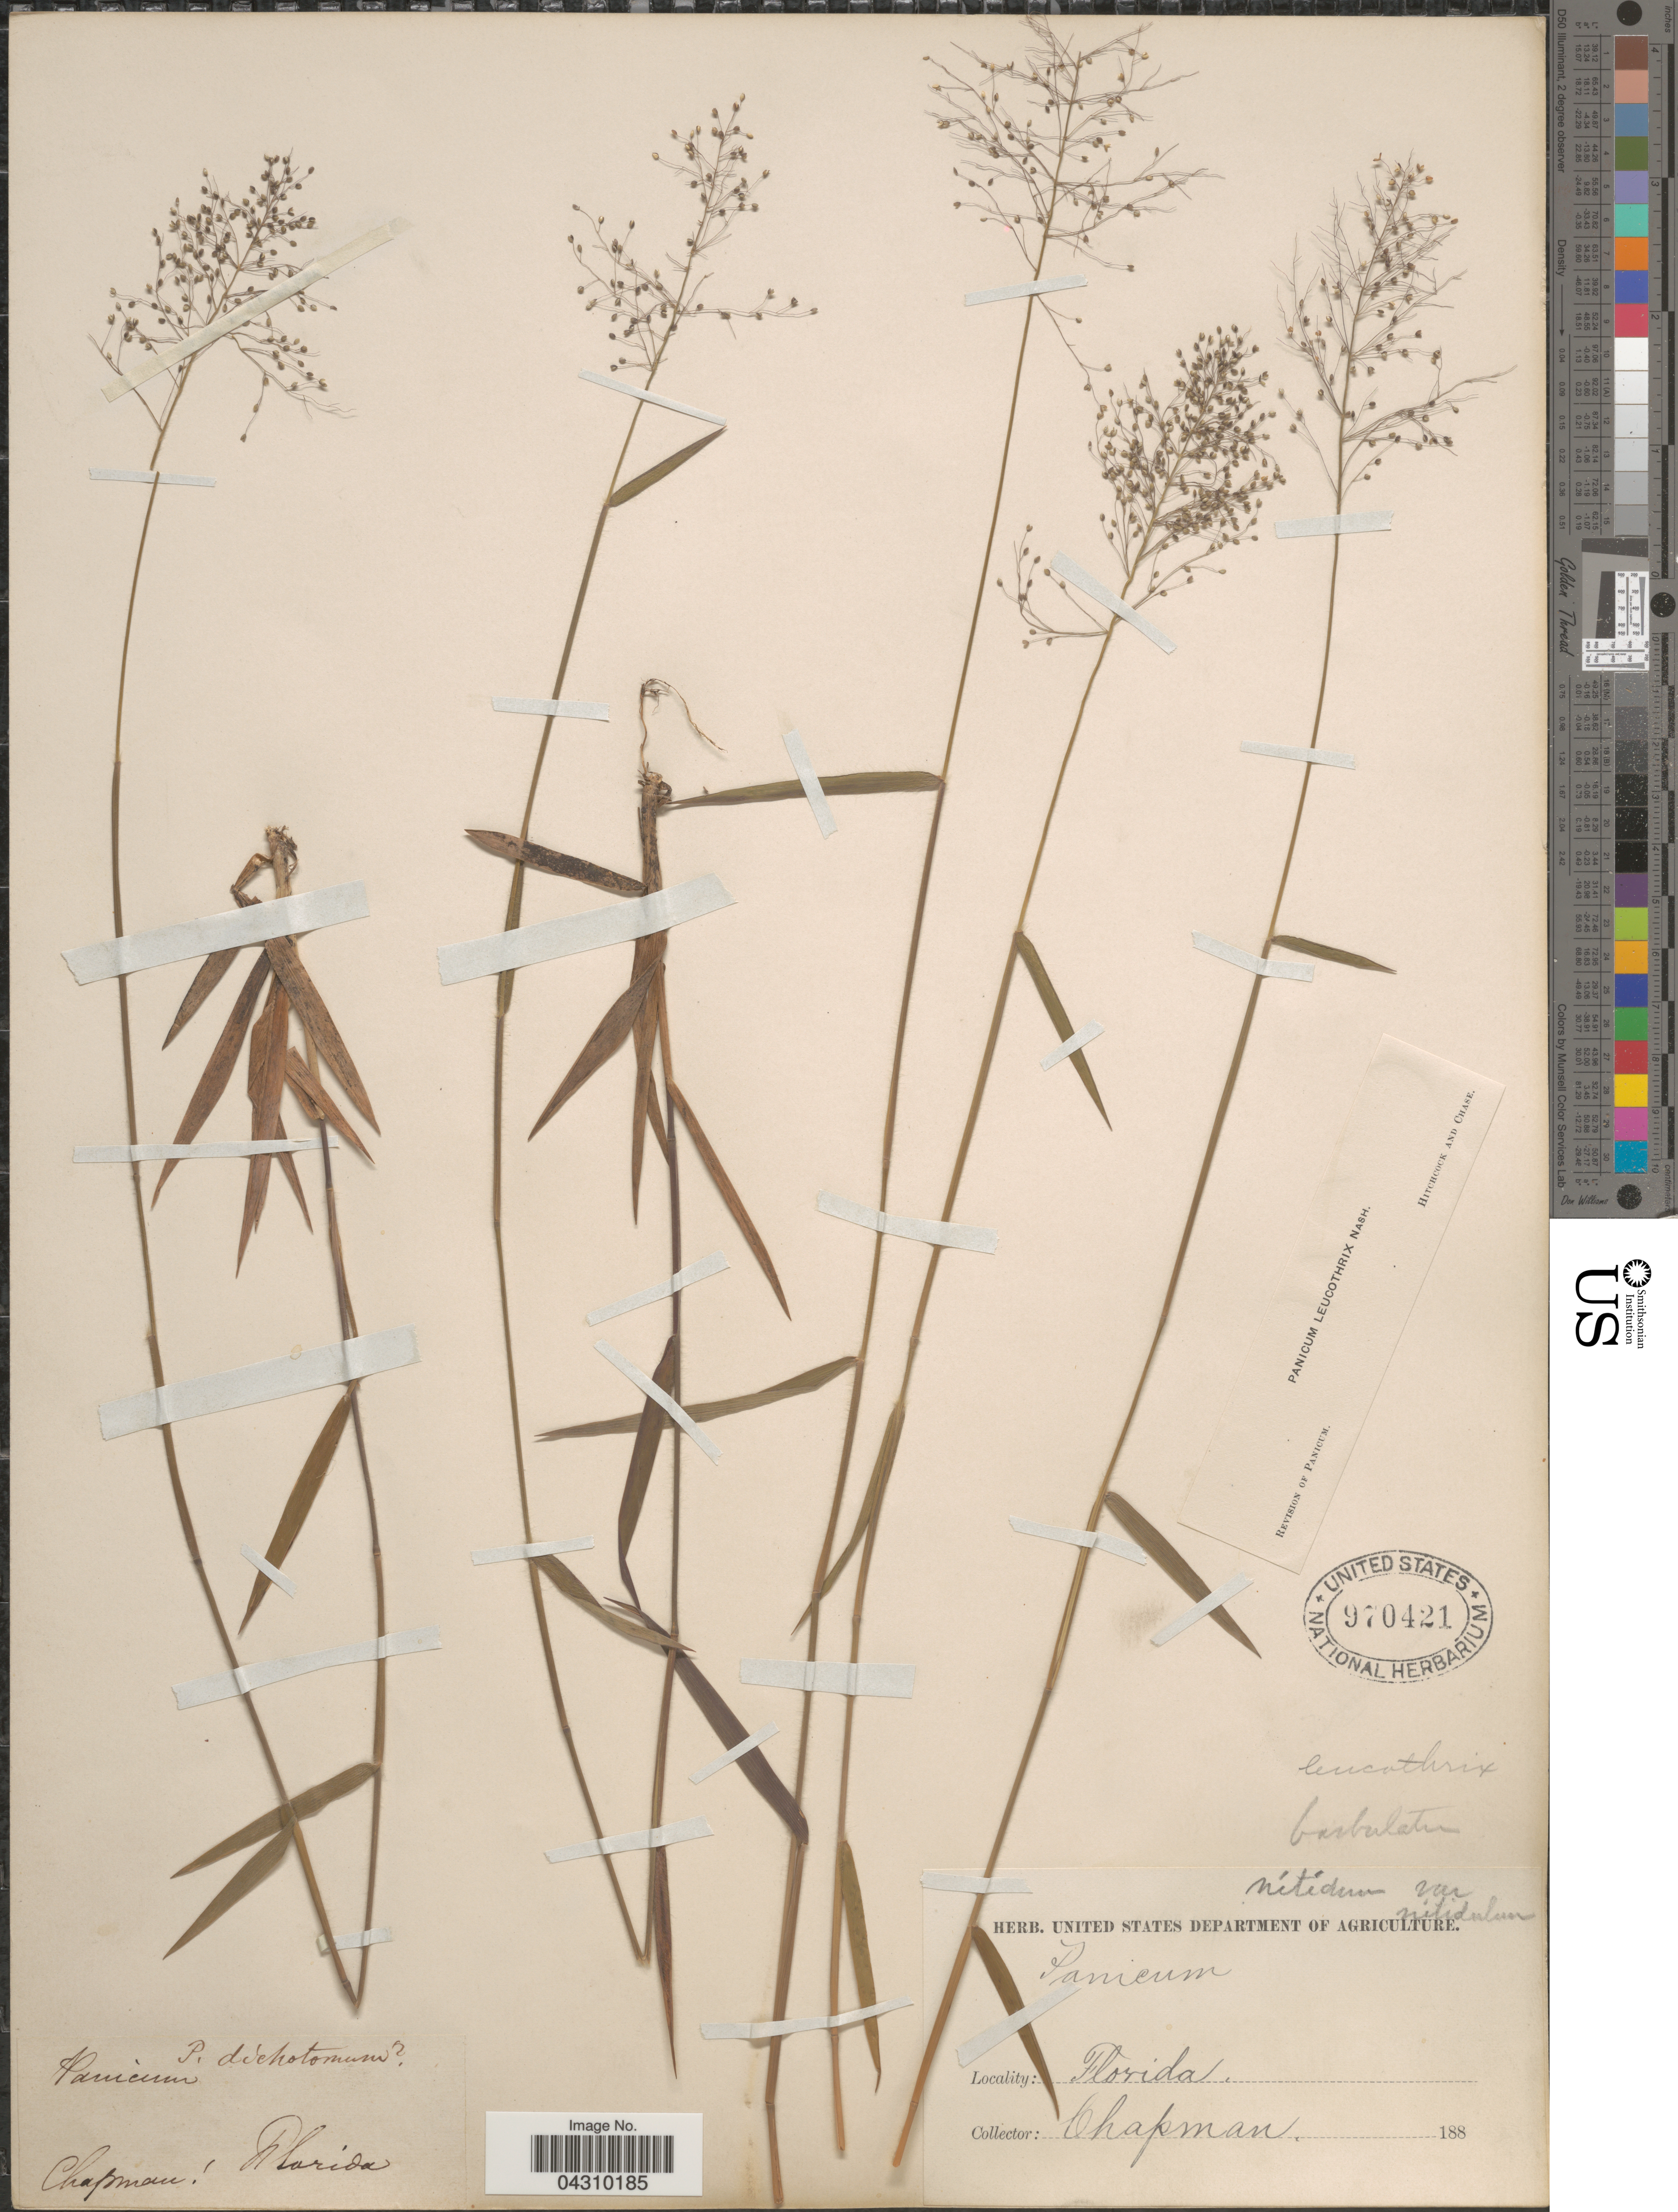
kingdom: Plantae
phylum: Tracheophyta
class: Liliopsida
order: Poales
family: Poaceae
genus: Dichanthelium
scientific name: Dichanthelium acuminatum var. acuminatum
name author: (Sw.) Gould & C.A. Clark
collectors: A. Chapman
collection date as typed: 188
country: United States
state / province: Florida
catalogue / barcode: US 970421